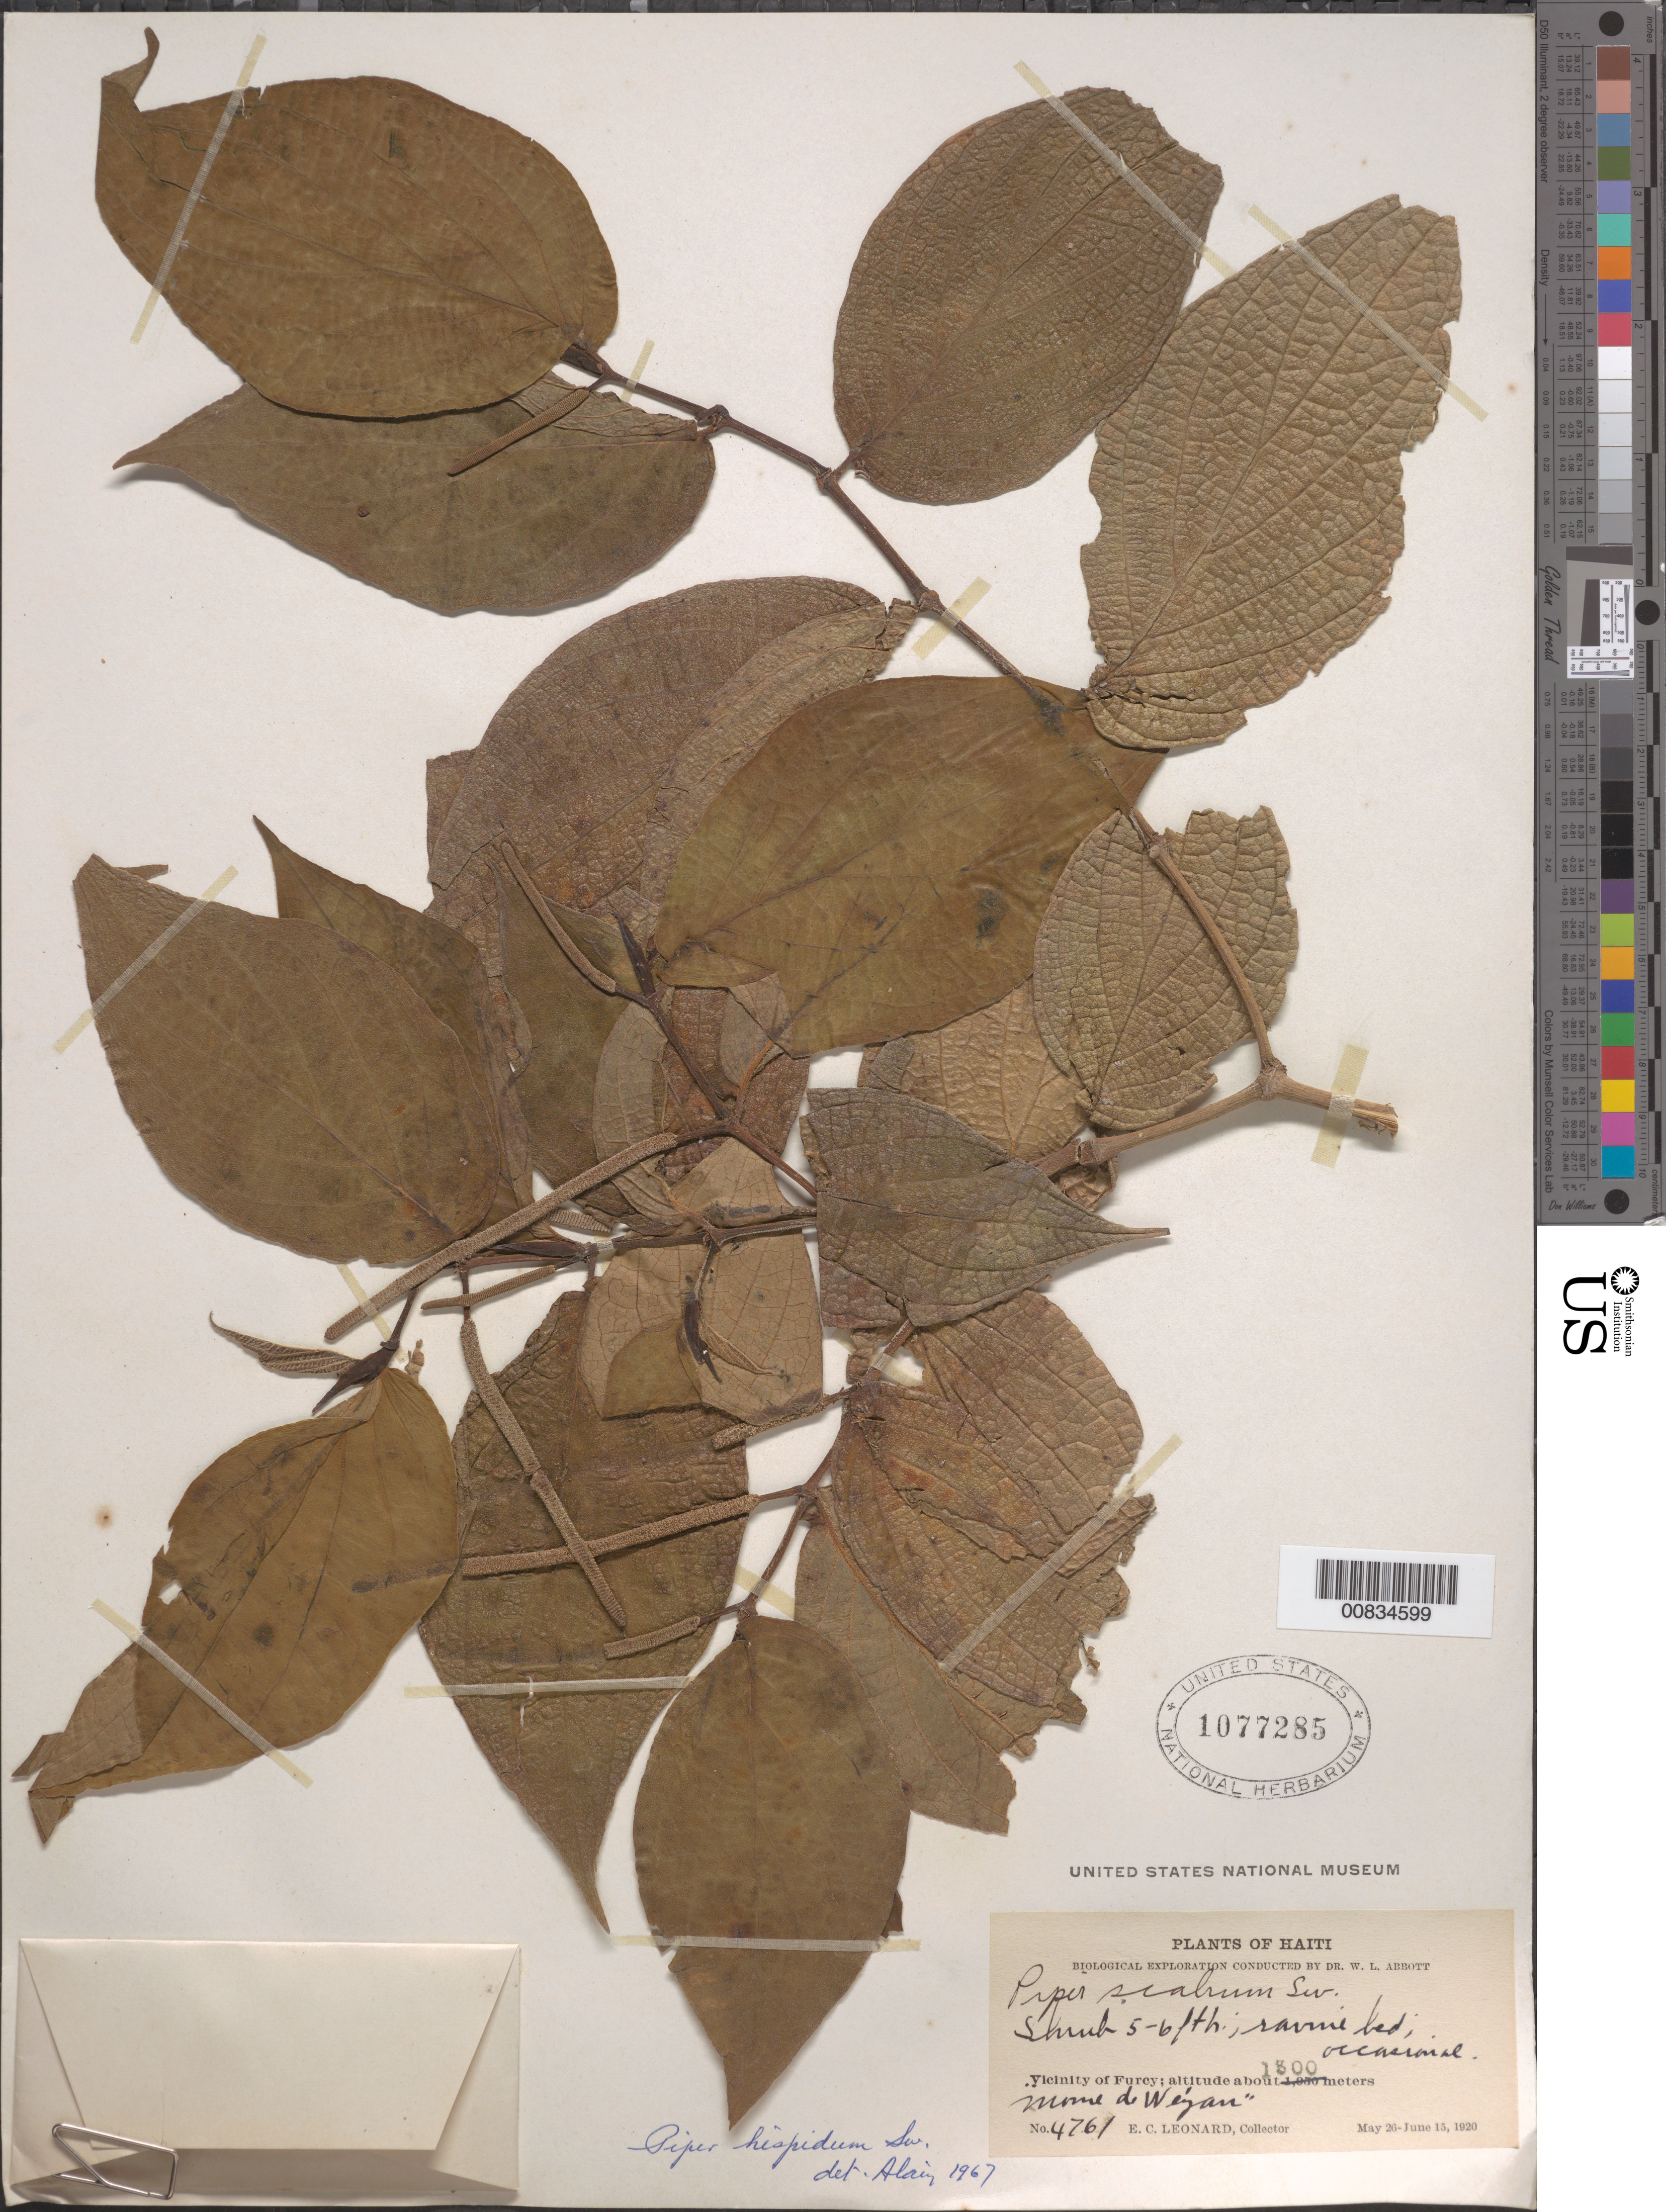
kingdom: Plantae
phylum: Tracheophyta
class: Magnoliopsida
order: Piperales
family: Piperaceae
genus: Piper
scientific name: Piper hispidum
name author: Sw.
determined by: Liogier, Alain H.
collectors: E. C. Leonard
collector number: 4761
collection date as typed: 26 May 1920 to 15 Jun 1920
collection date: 1920-05-26/1920-06-15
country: Haiti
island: Hispaniola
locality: Vicinity of Furcy. "Morne de Wéyan".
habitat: Ravine bed.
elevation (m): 1300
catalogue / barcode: US 1077285